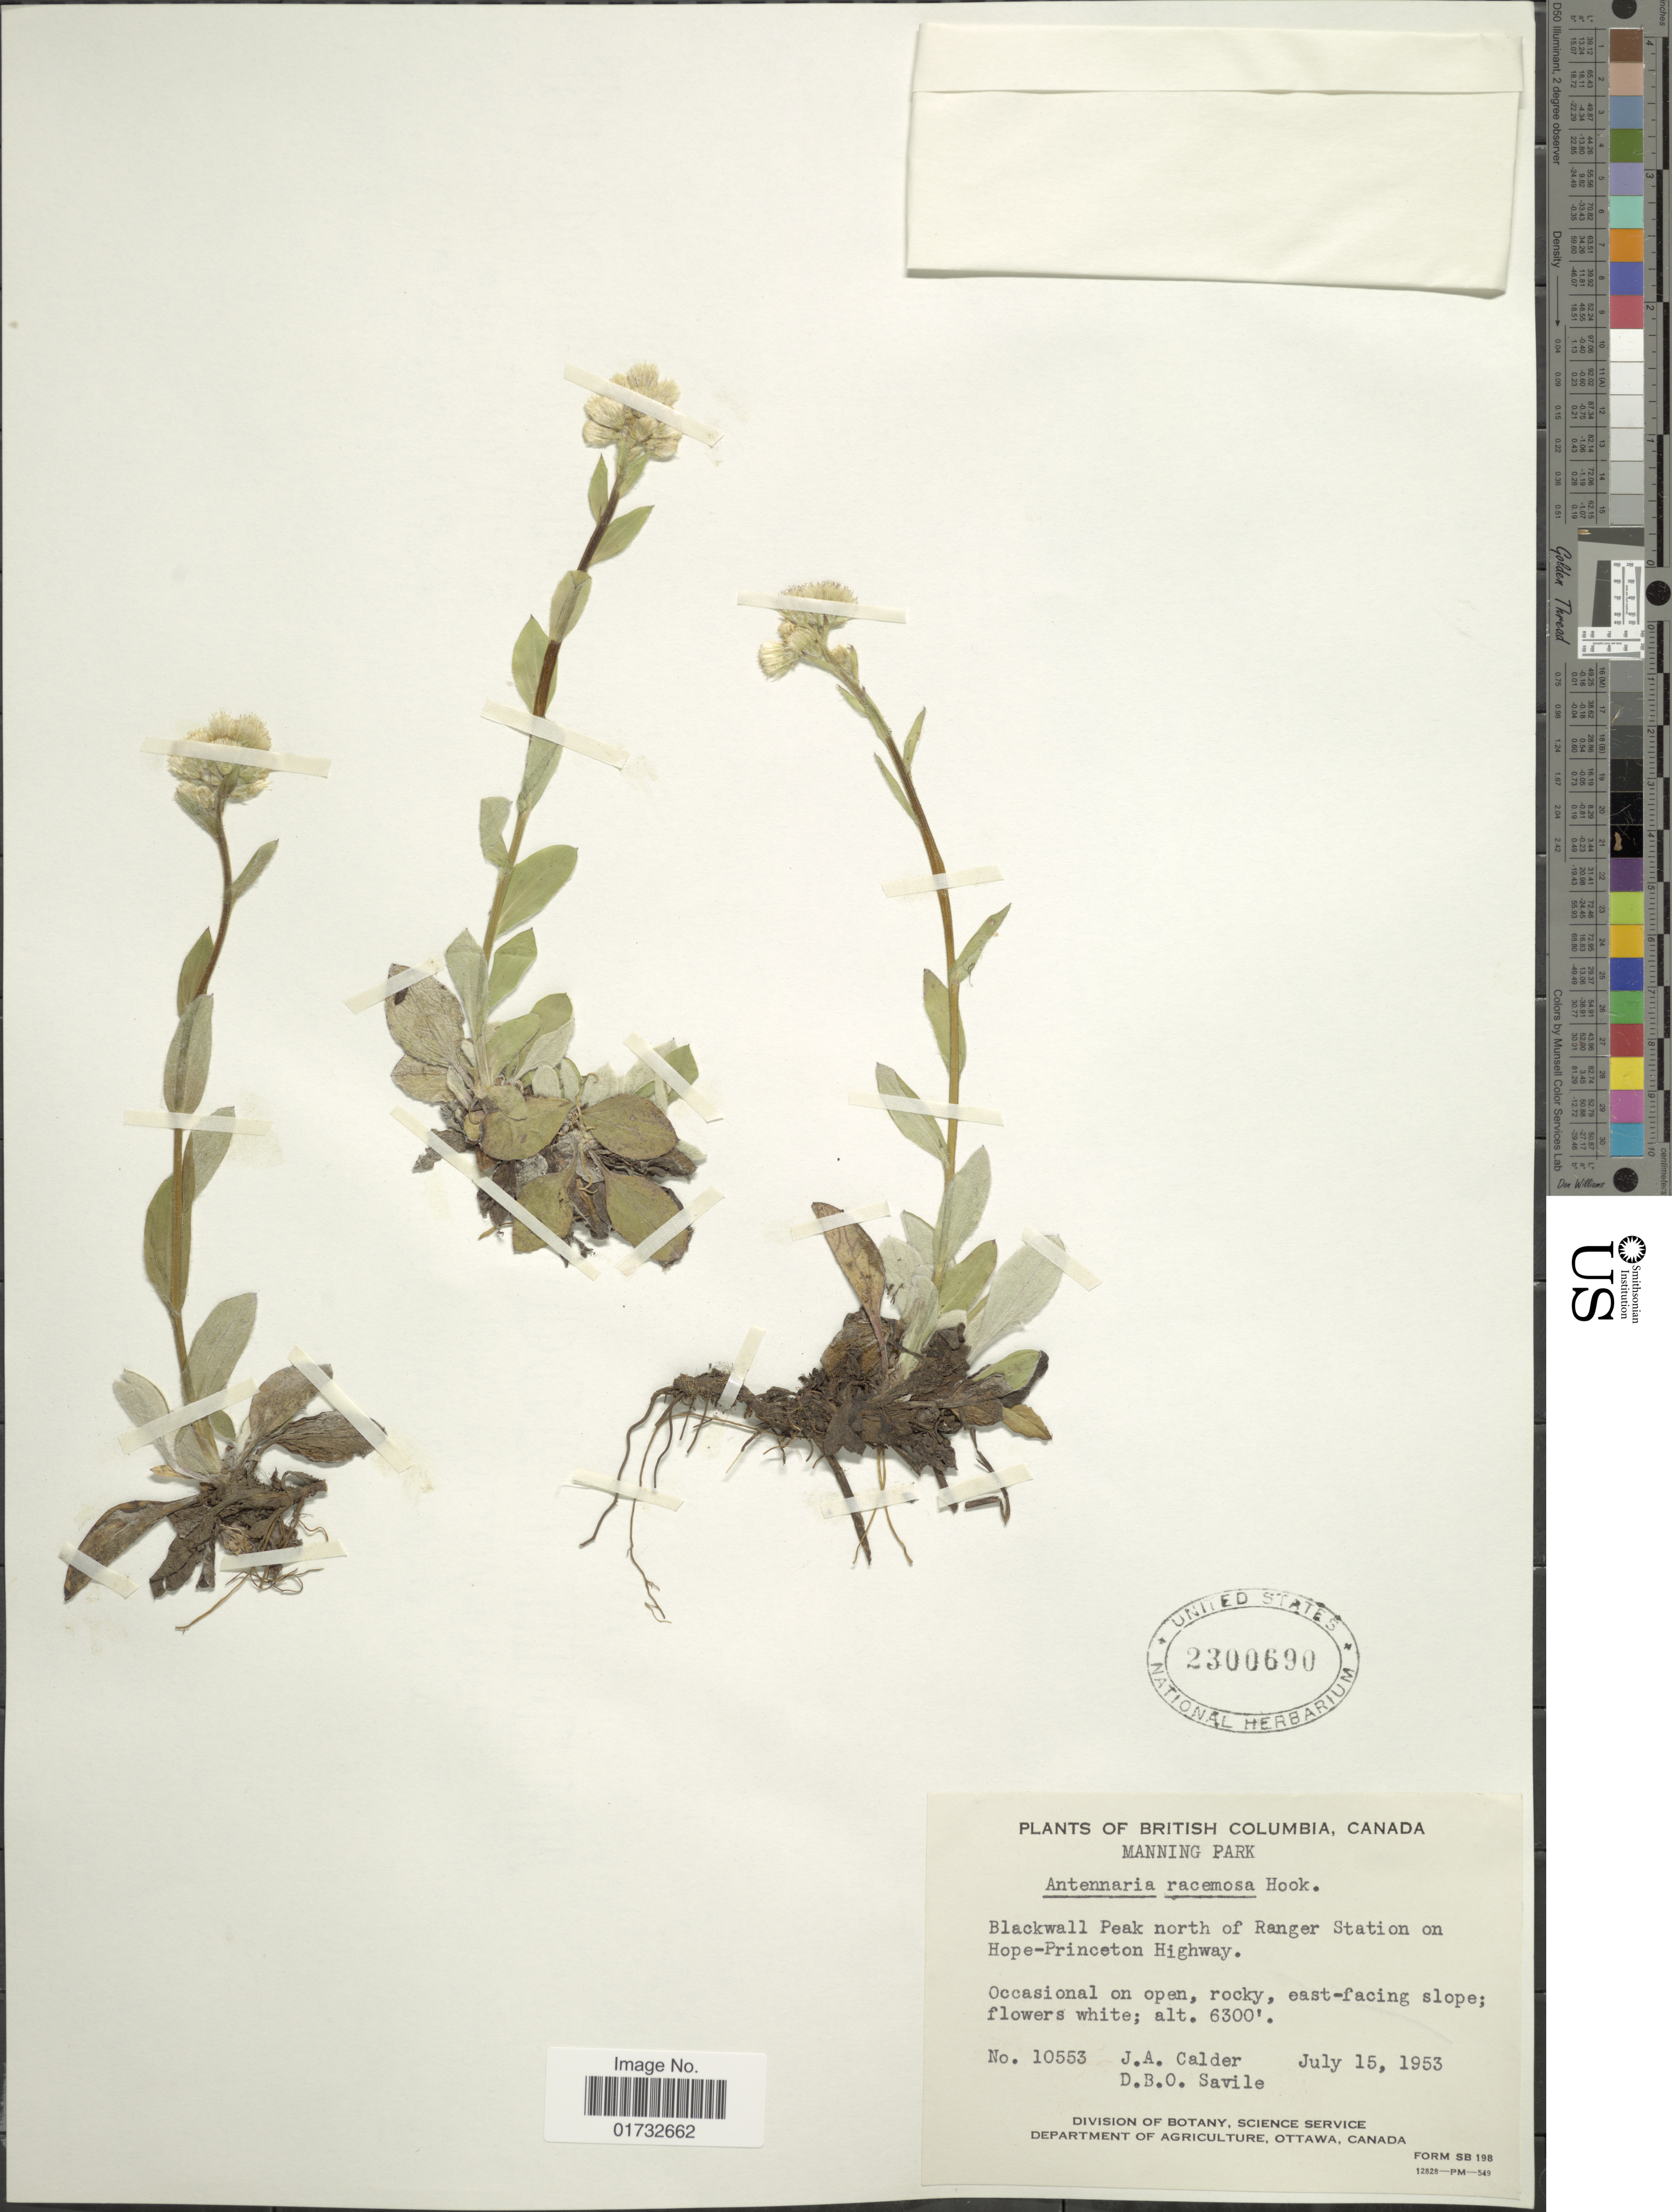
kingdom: Plantae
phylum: Tracheophyta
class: Magnoliopsida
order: Asterales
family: Asteraceae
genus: Antennaria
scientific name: Antennaria racemosa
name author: Hook.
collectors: J. A. Calder & D. Savile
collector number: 10553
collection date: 1953-07-15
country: Canada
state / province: British Columbia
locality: Manning Park. Blackwall Peak north of Ranger Station on Hope-Princeton Highway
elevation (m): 1920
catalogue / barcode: US 2300690